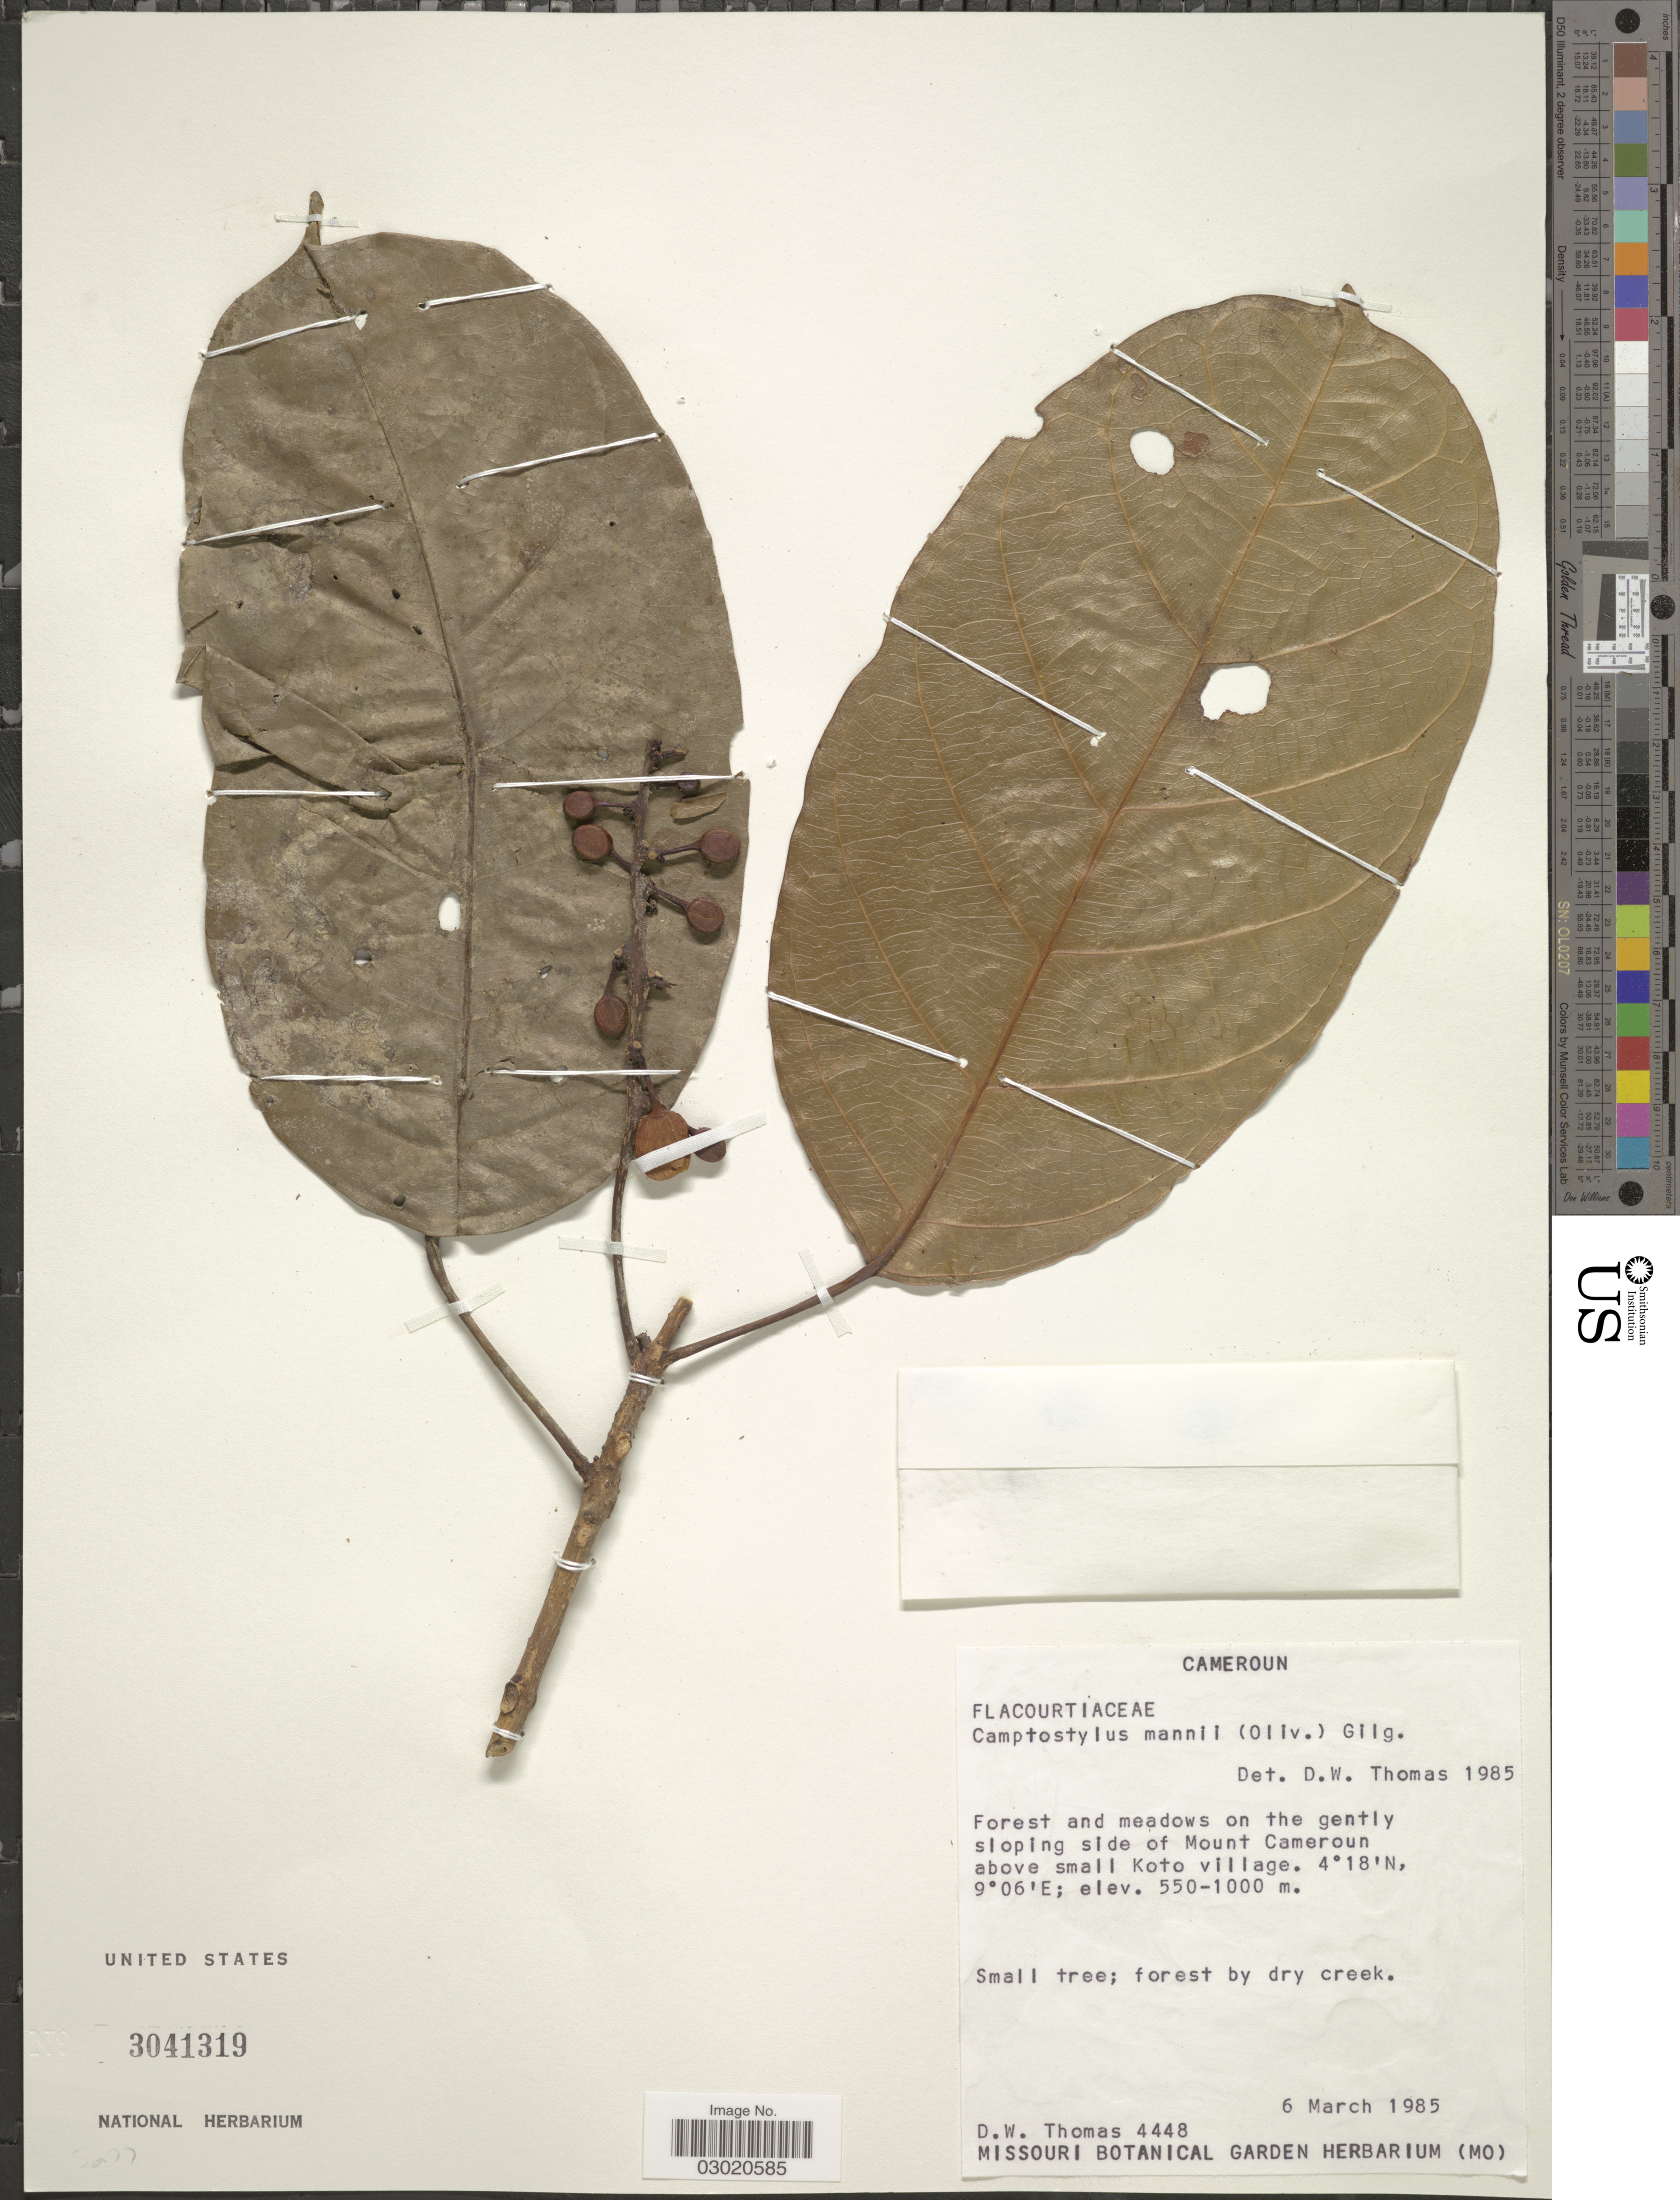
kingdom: Plantae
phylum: Tracheophyta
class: Magnoliopsida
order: Malpighiales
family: Achariaceae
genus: Camptostylus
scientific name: Camptostylus mannii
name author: (Oliv.) Gilg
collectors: D. W. Thomas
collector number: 4448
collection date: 1985-03-06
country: Cameroon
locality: Forest and meadows on the gently sloping side of Mount Cameroun above small Koto village.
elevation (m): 550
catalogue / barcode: US 3041319